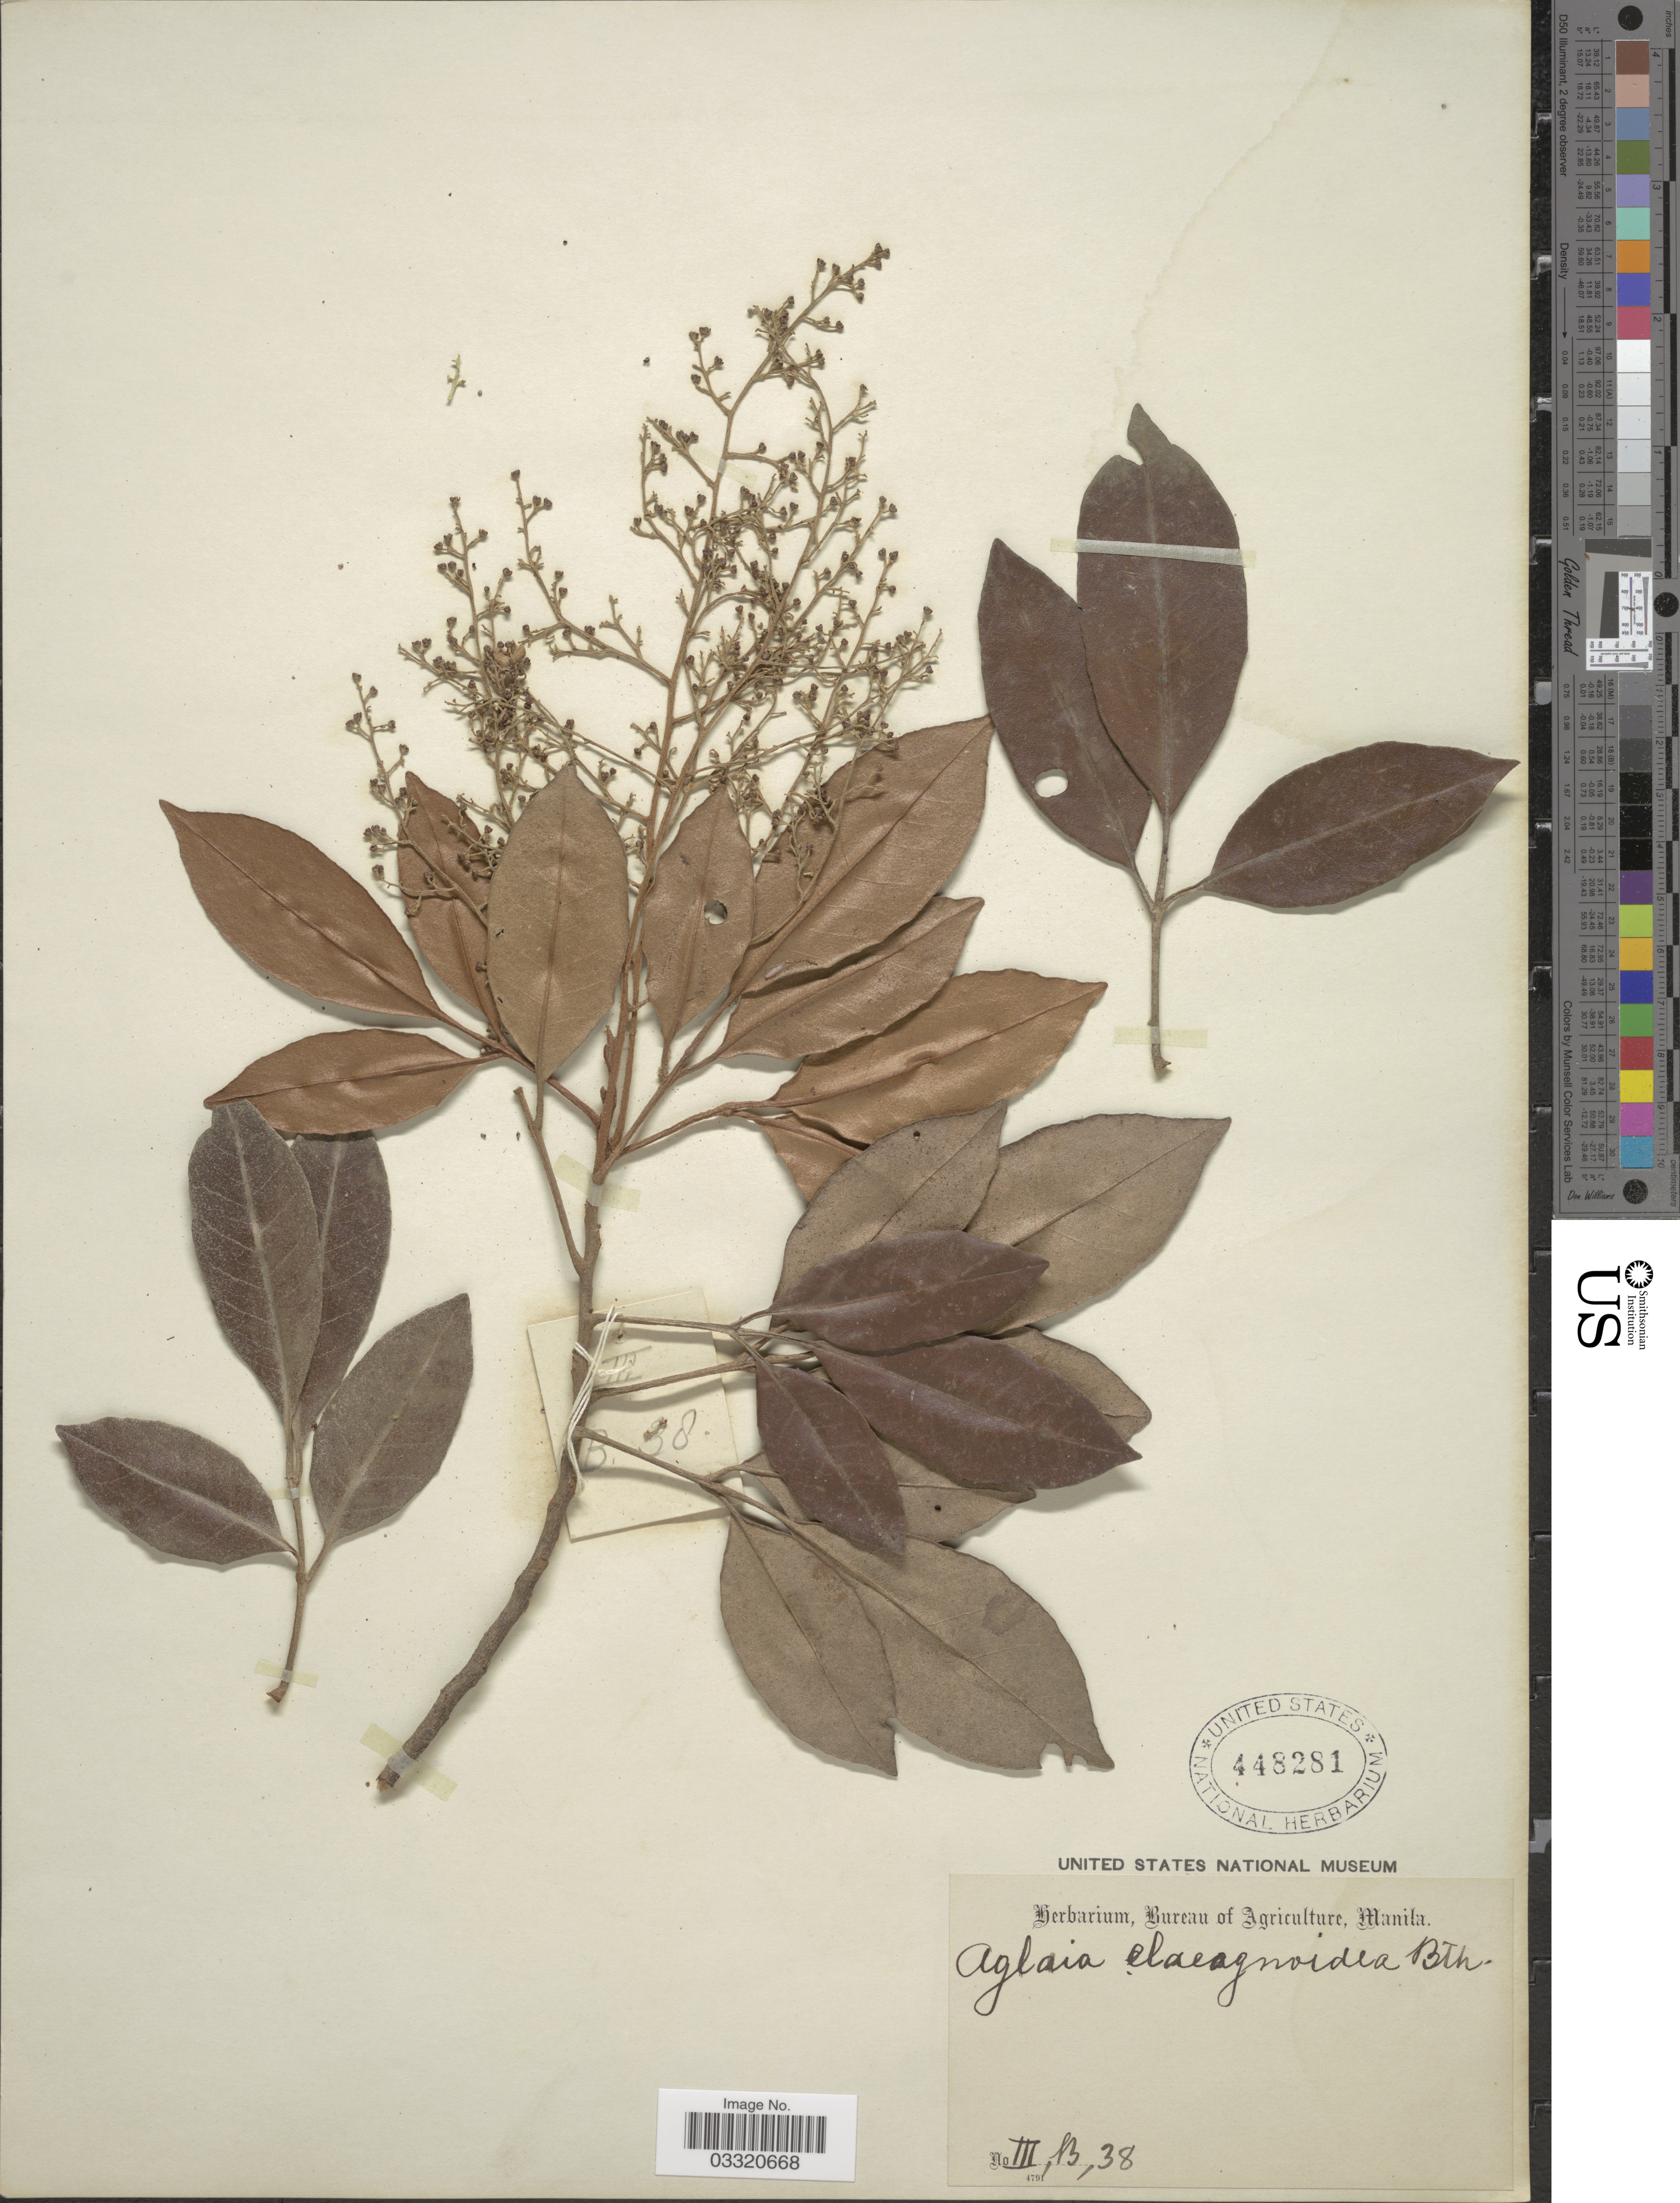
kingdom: Plantae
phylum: Tracheophyta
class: Magnoliopsida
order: Sapindales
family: Meliaceae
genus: Aglaia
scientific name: Aglaia elaeagnoidea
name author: (A. Juss.) Benth.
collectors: Ex herb. Bureau of Agriculture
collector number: III, B, 38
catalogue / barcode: US 448281